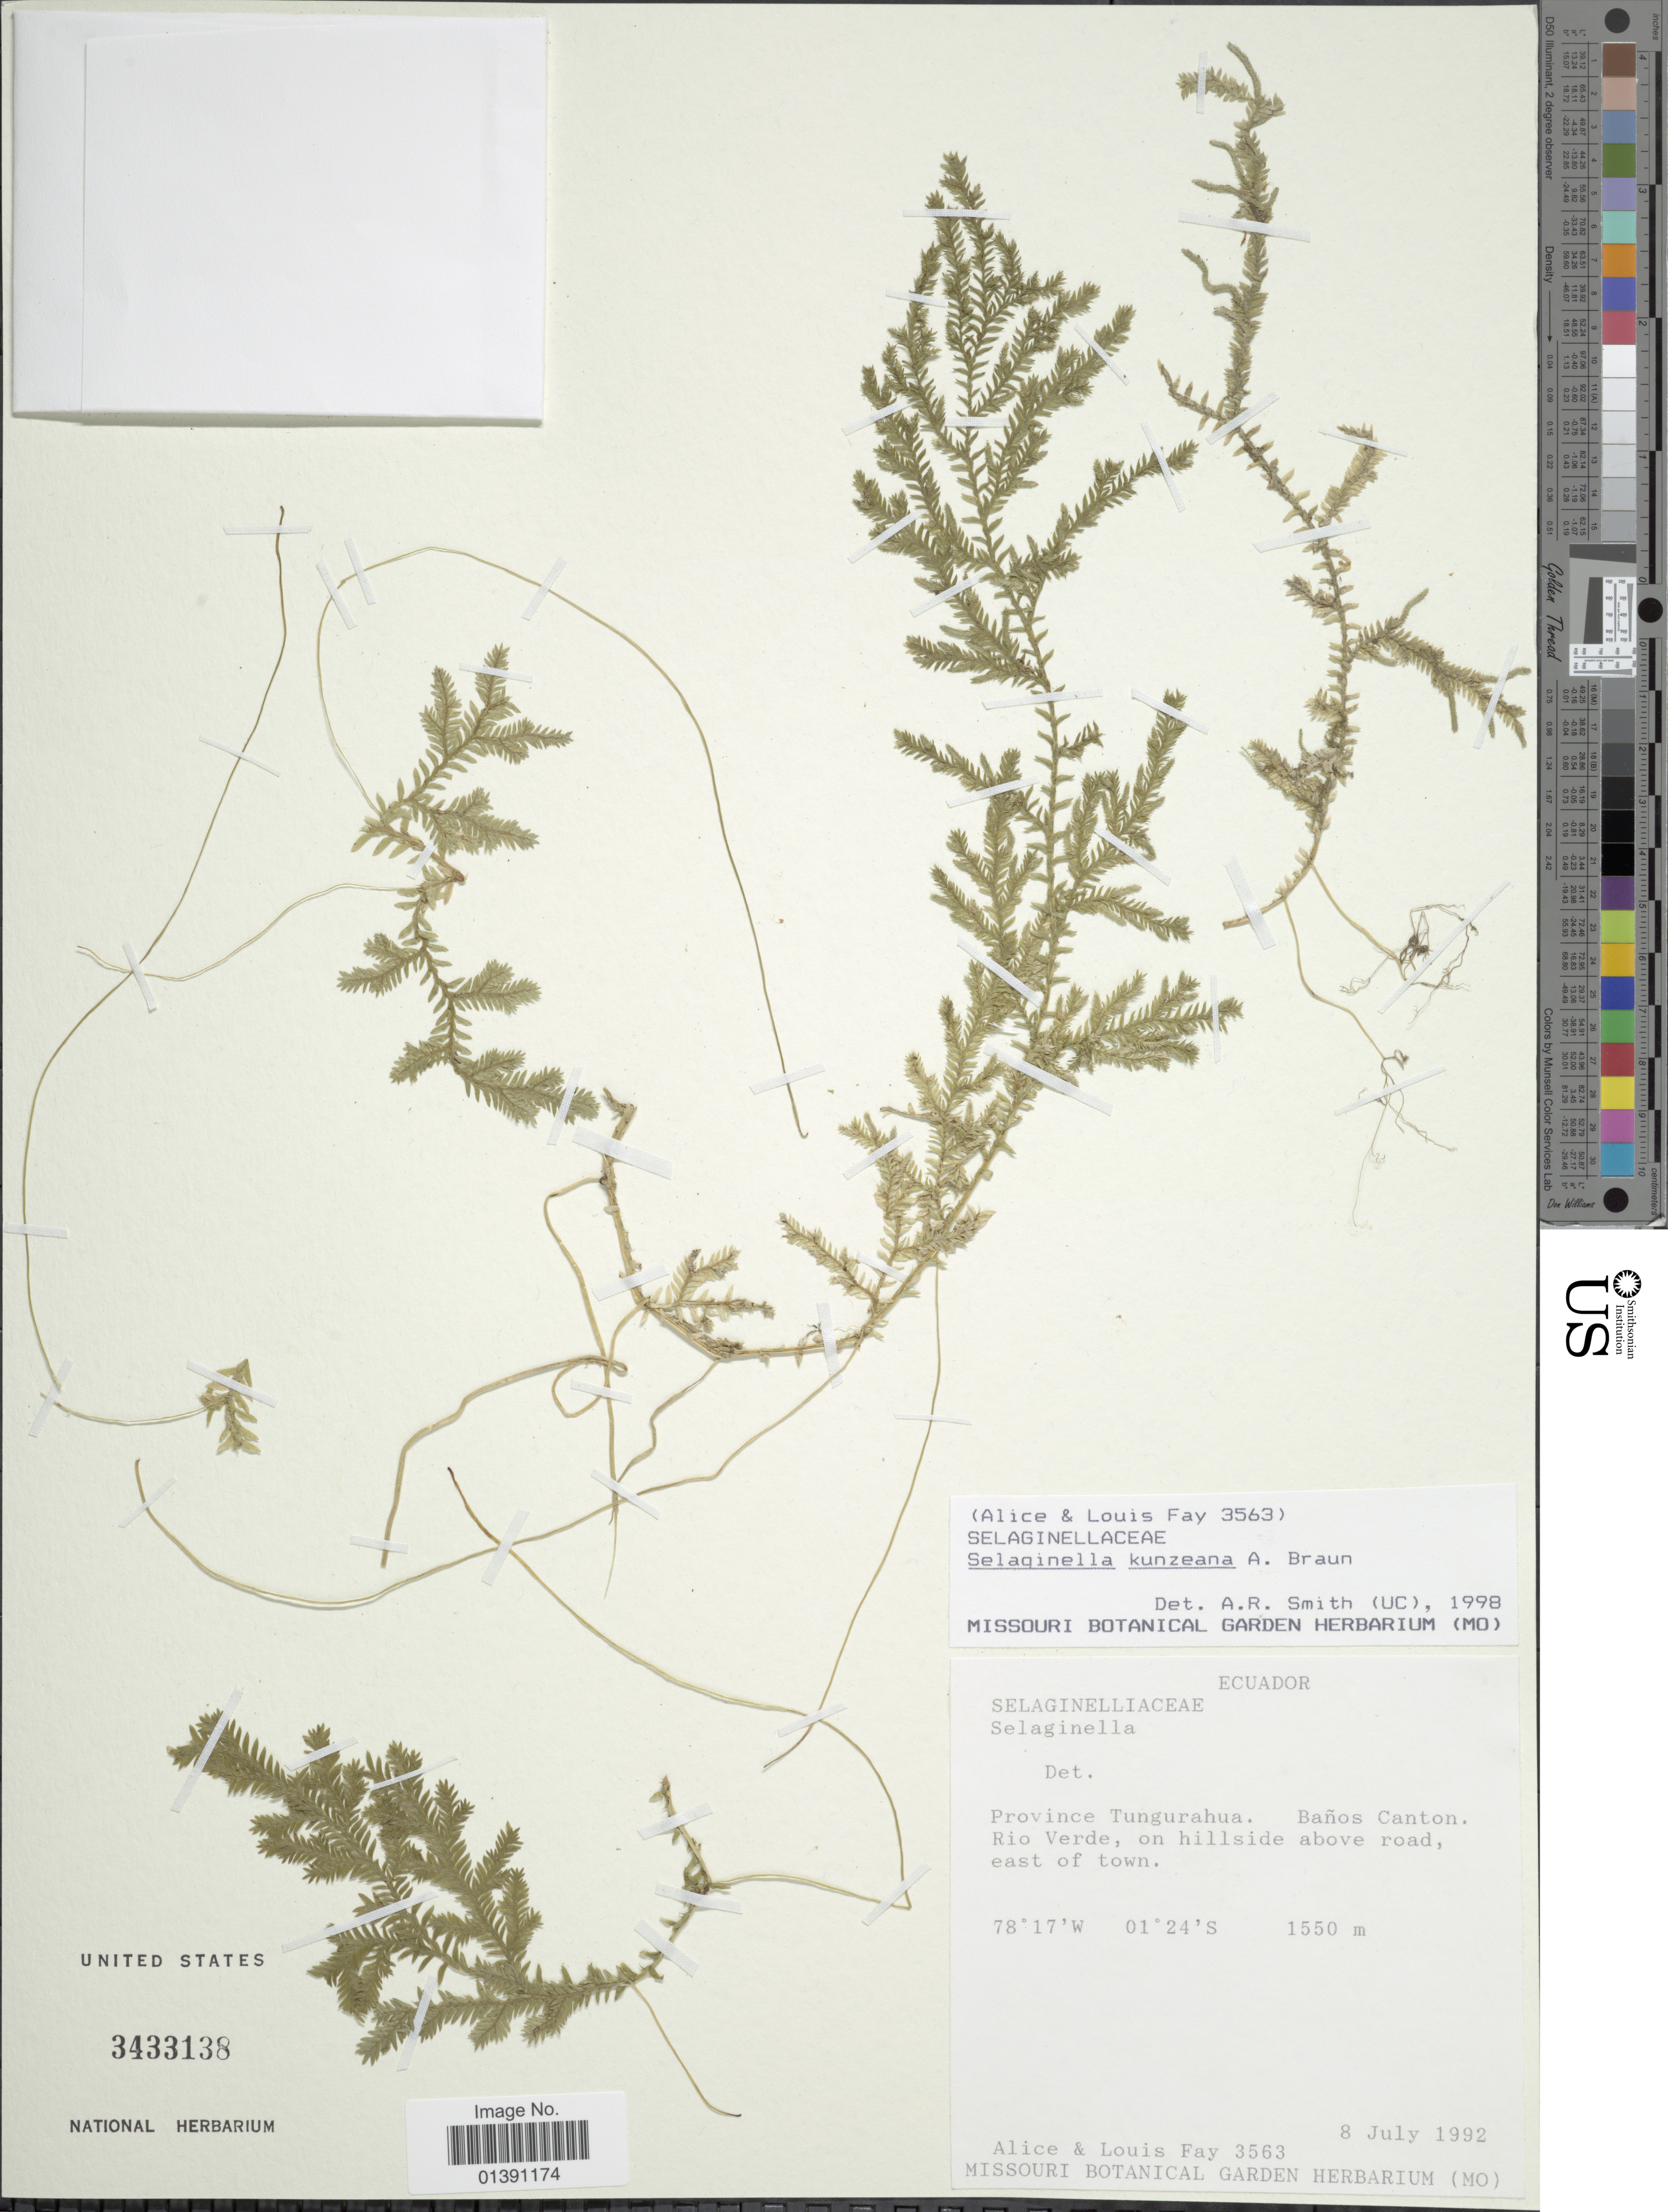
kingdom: Plantae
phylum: Tracheophyta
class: Lycopodiopsida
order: Selaginellales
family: Selaginellaceae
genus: Selaginella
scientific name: Selaginella kunzeana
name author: A. Br.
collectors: A. Fay & L. Fay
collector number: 3563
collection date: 1992-07-08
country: Ecuador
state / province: Tungurahua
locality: Baños Canton, Rio Verde, on hillside above roas, east of town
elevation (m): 1550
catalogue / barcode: US 3433138